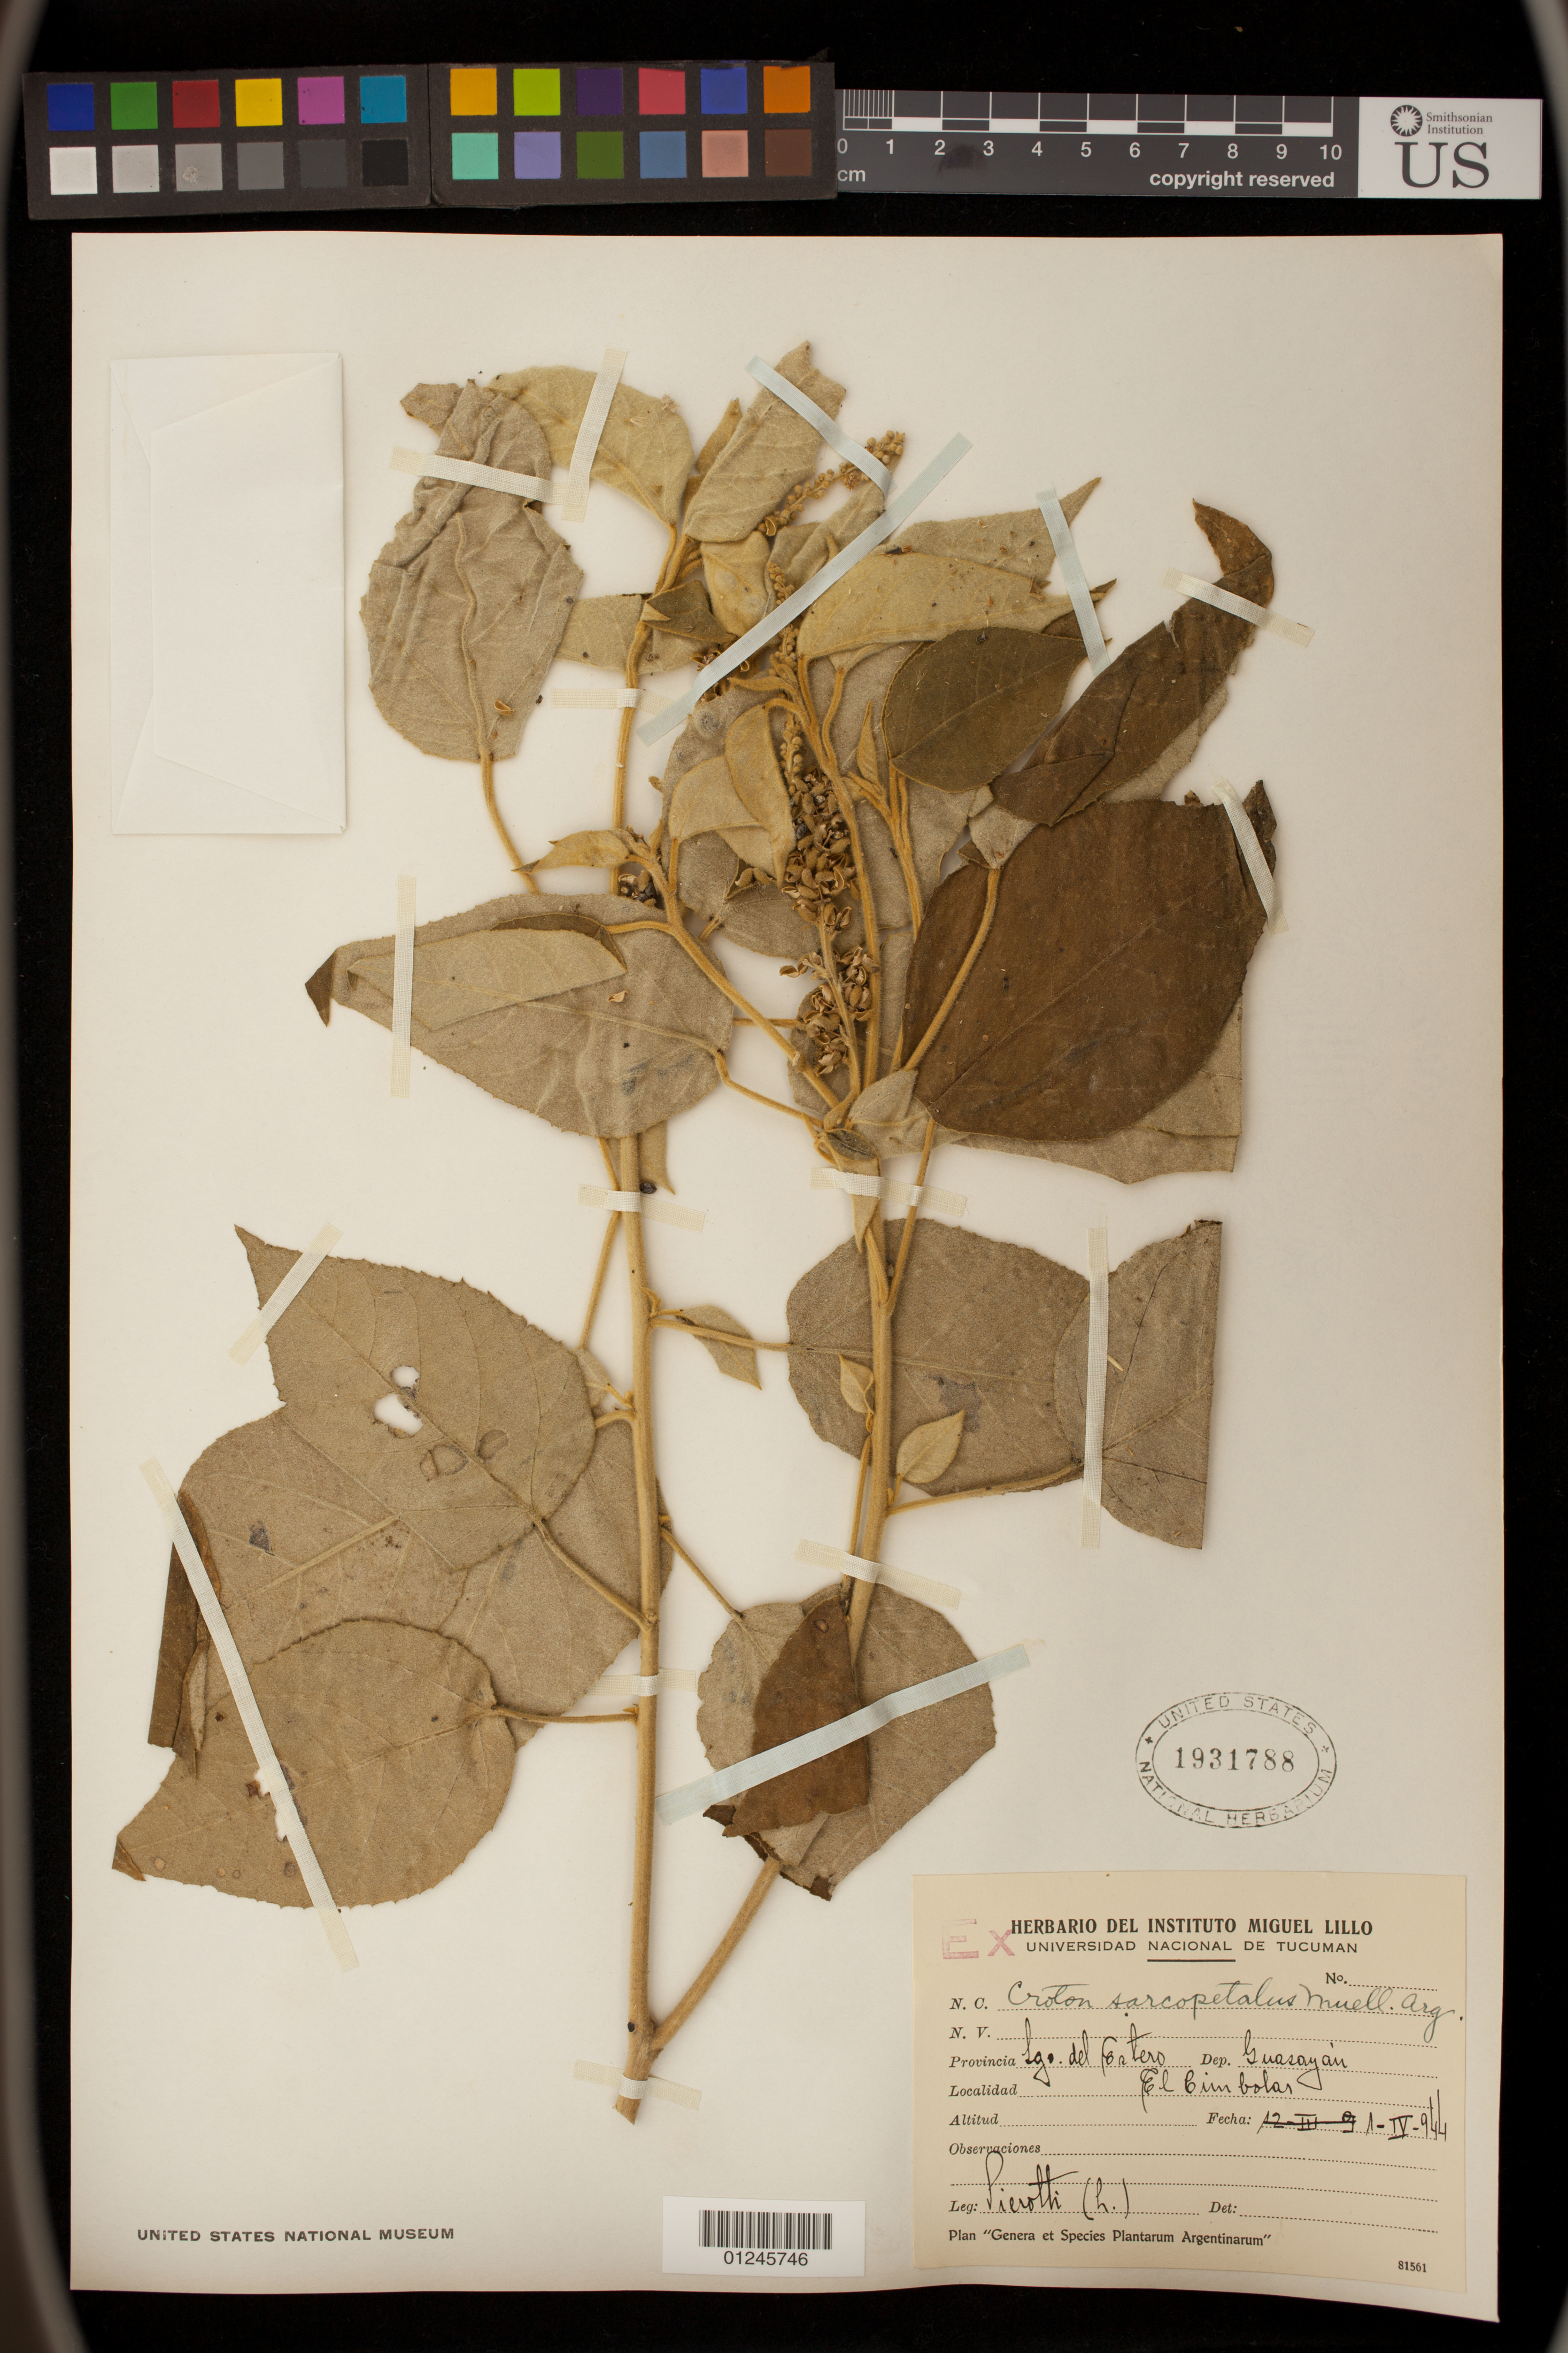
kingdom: Plantae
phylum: Tracheophyta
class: Magnoliopsida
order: Malpighiales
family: Euphorbiaceae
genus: Croton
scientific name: Croton sarcopetalus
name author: Müll. Arg.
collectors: S. A. Pierotti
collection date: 1944-04-01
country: Argentina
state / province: Santiago del Estero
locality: Dep. Guasayan.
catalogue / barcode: US 1931788